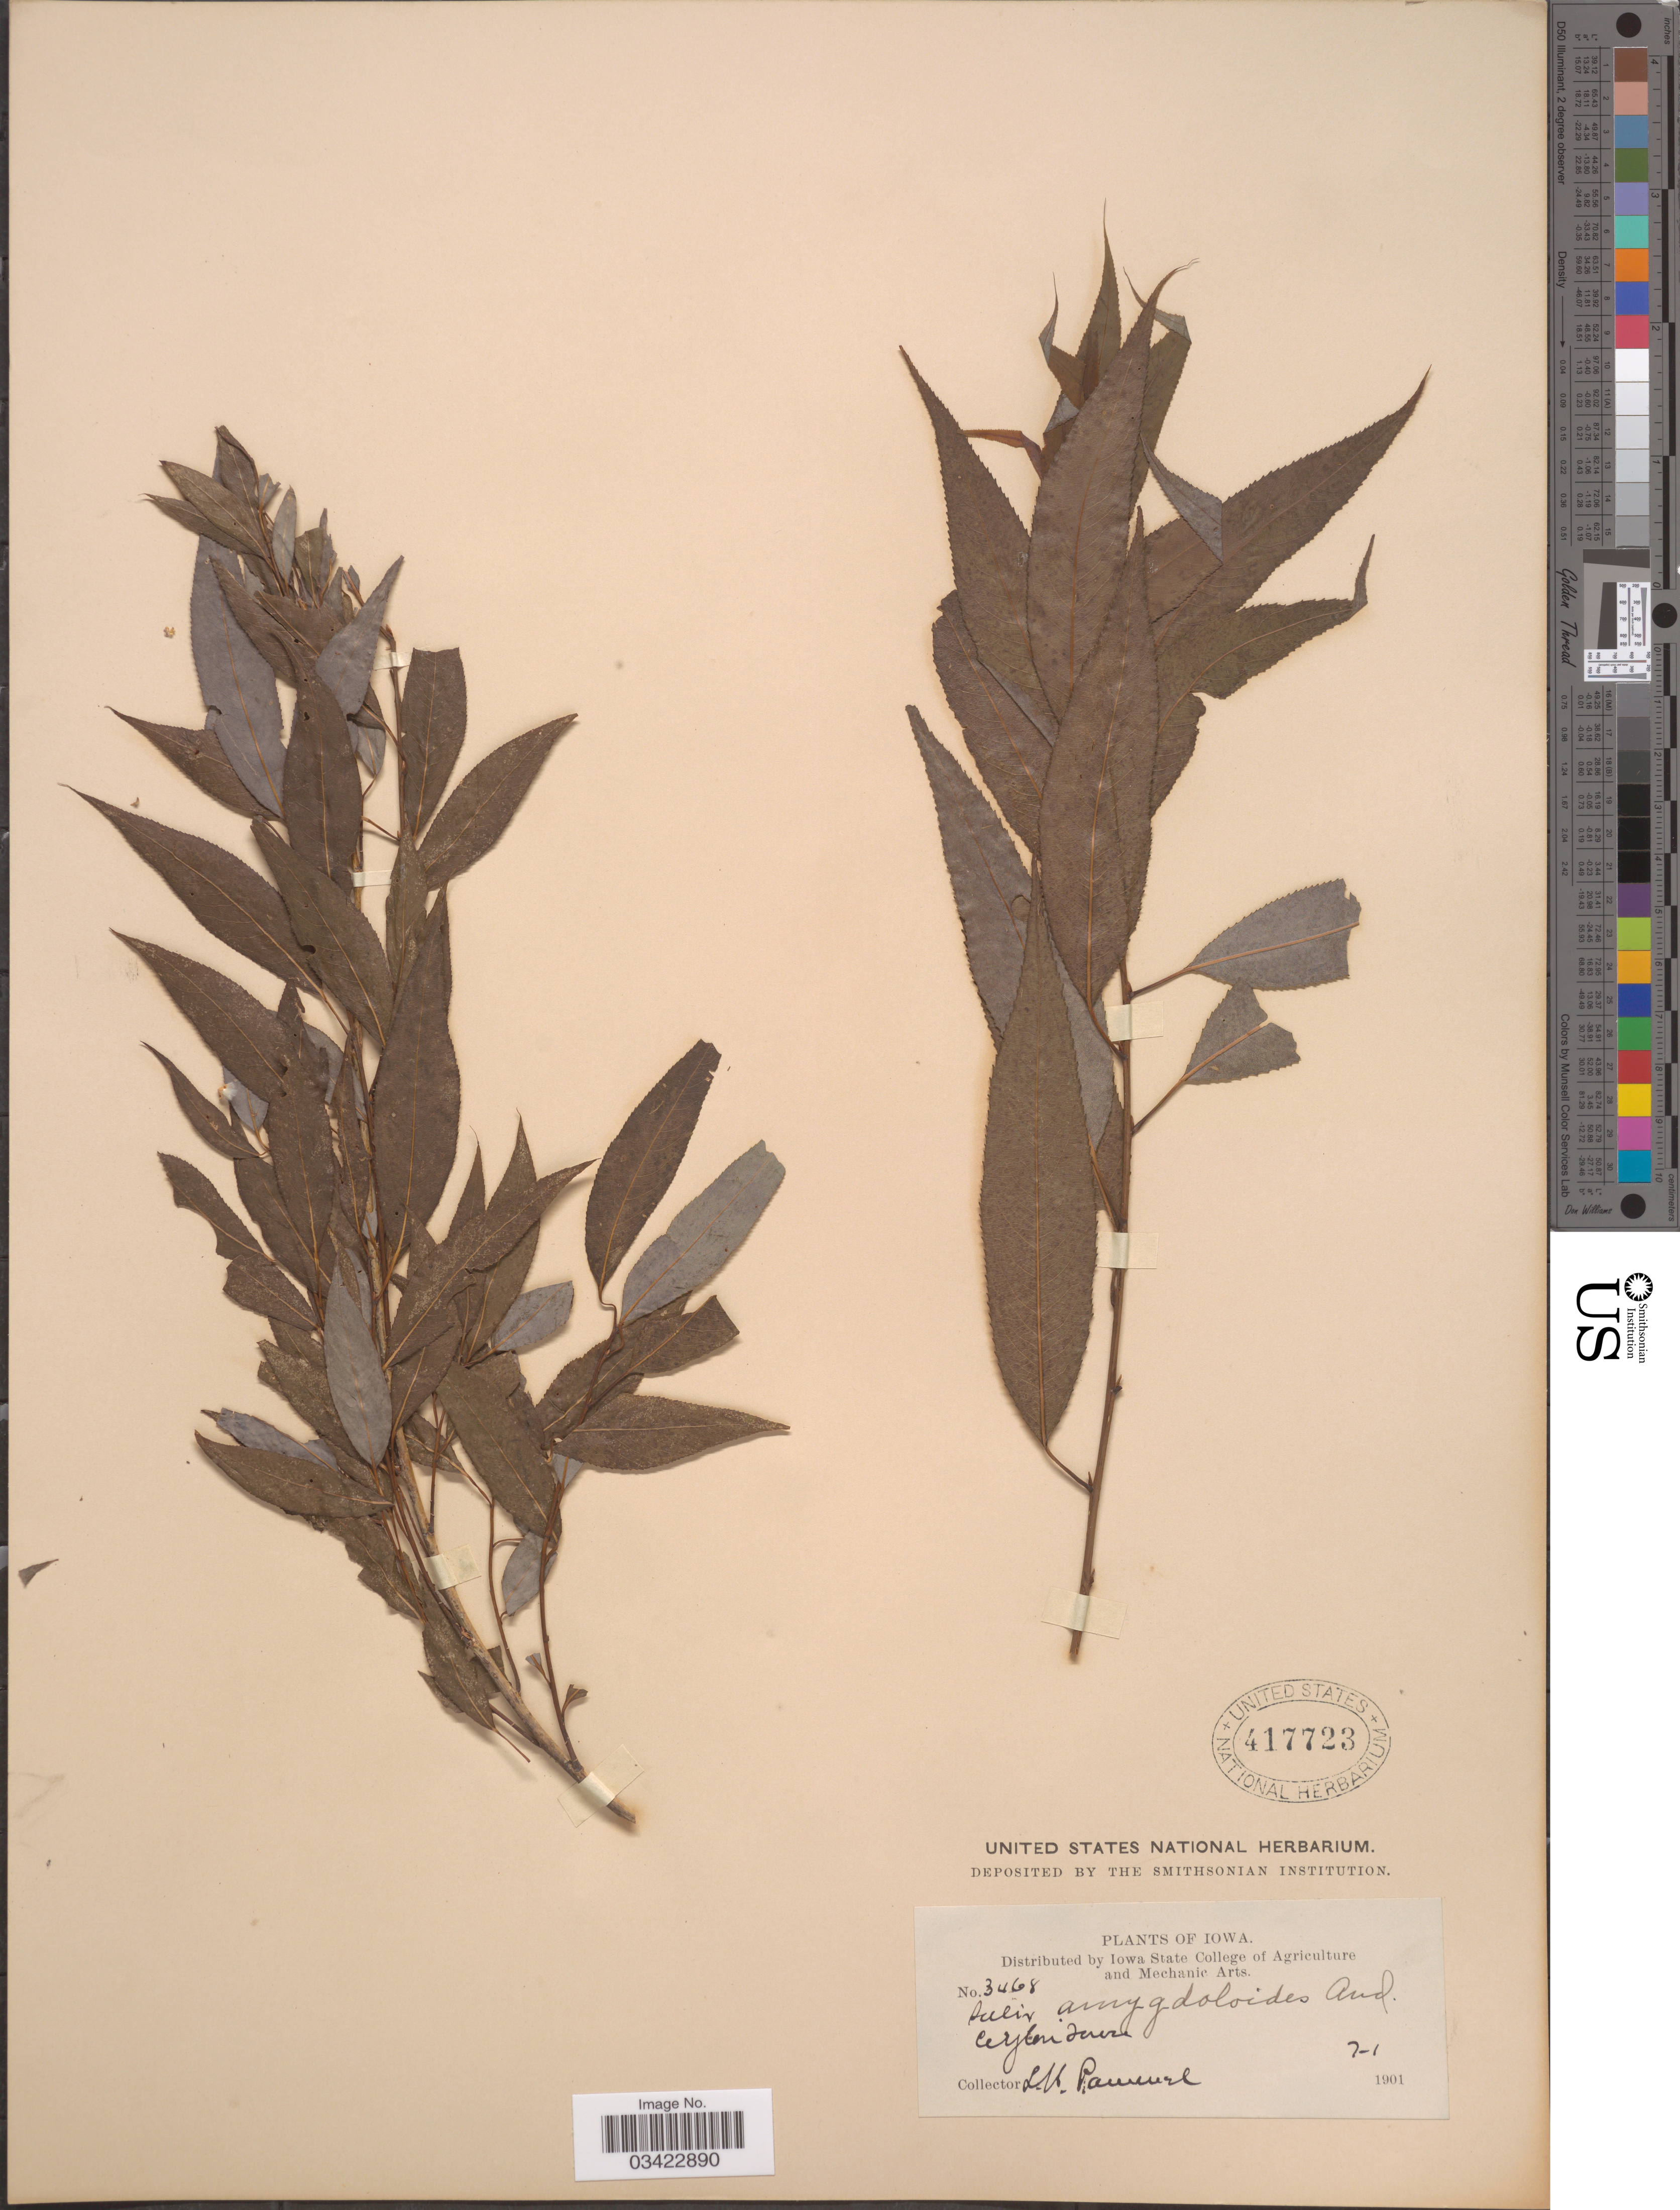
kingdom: Plantae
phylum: Tracheophyta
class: Magnoliopsida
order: Malpighiales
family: Salicaceae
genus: Salix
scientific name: Salix amygdaloides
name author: Andersson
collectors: L. Pammel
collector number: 3468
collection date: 1901-07-01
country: United States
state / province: Iowa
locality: Ceylon.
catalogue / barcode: US 417723